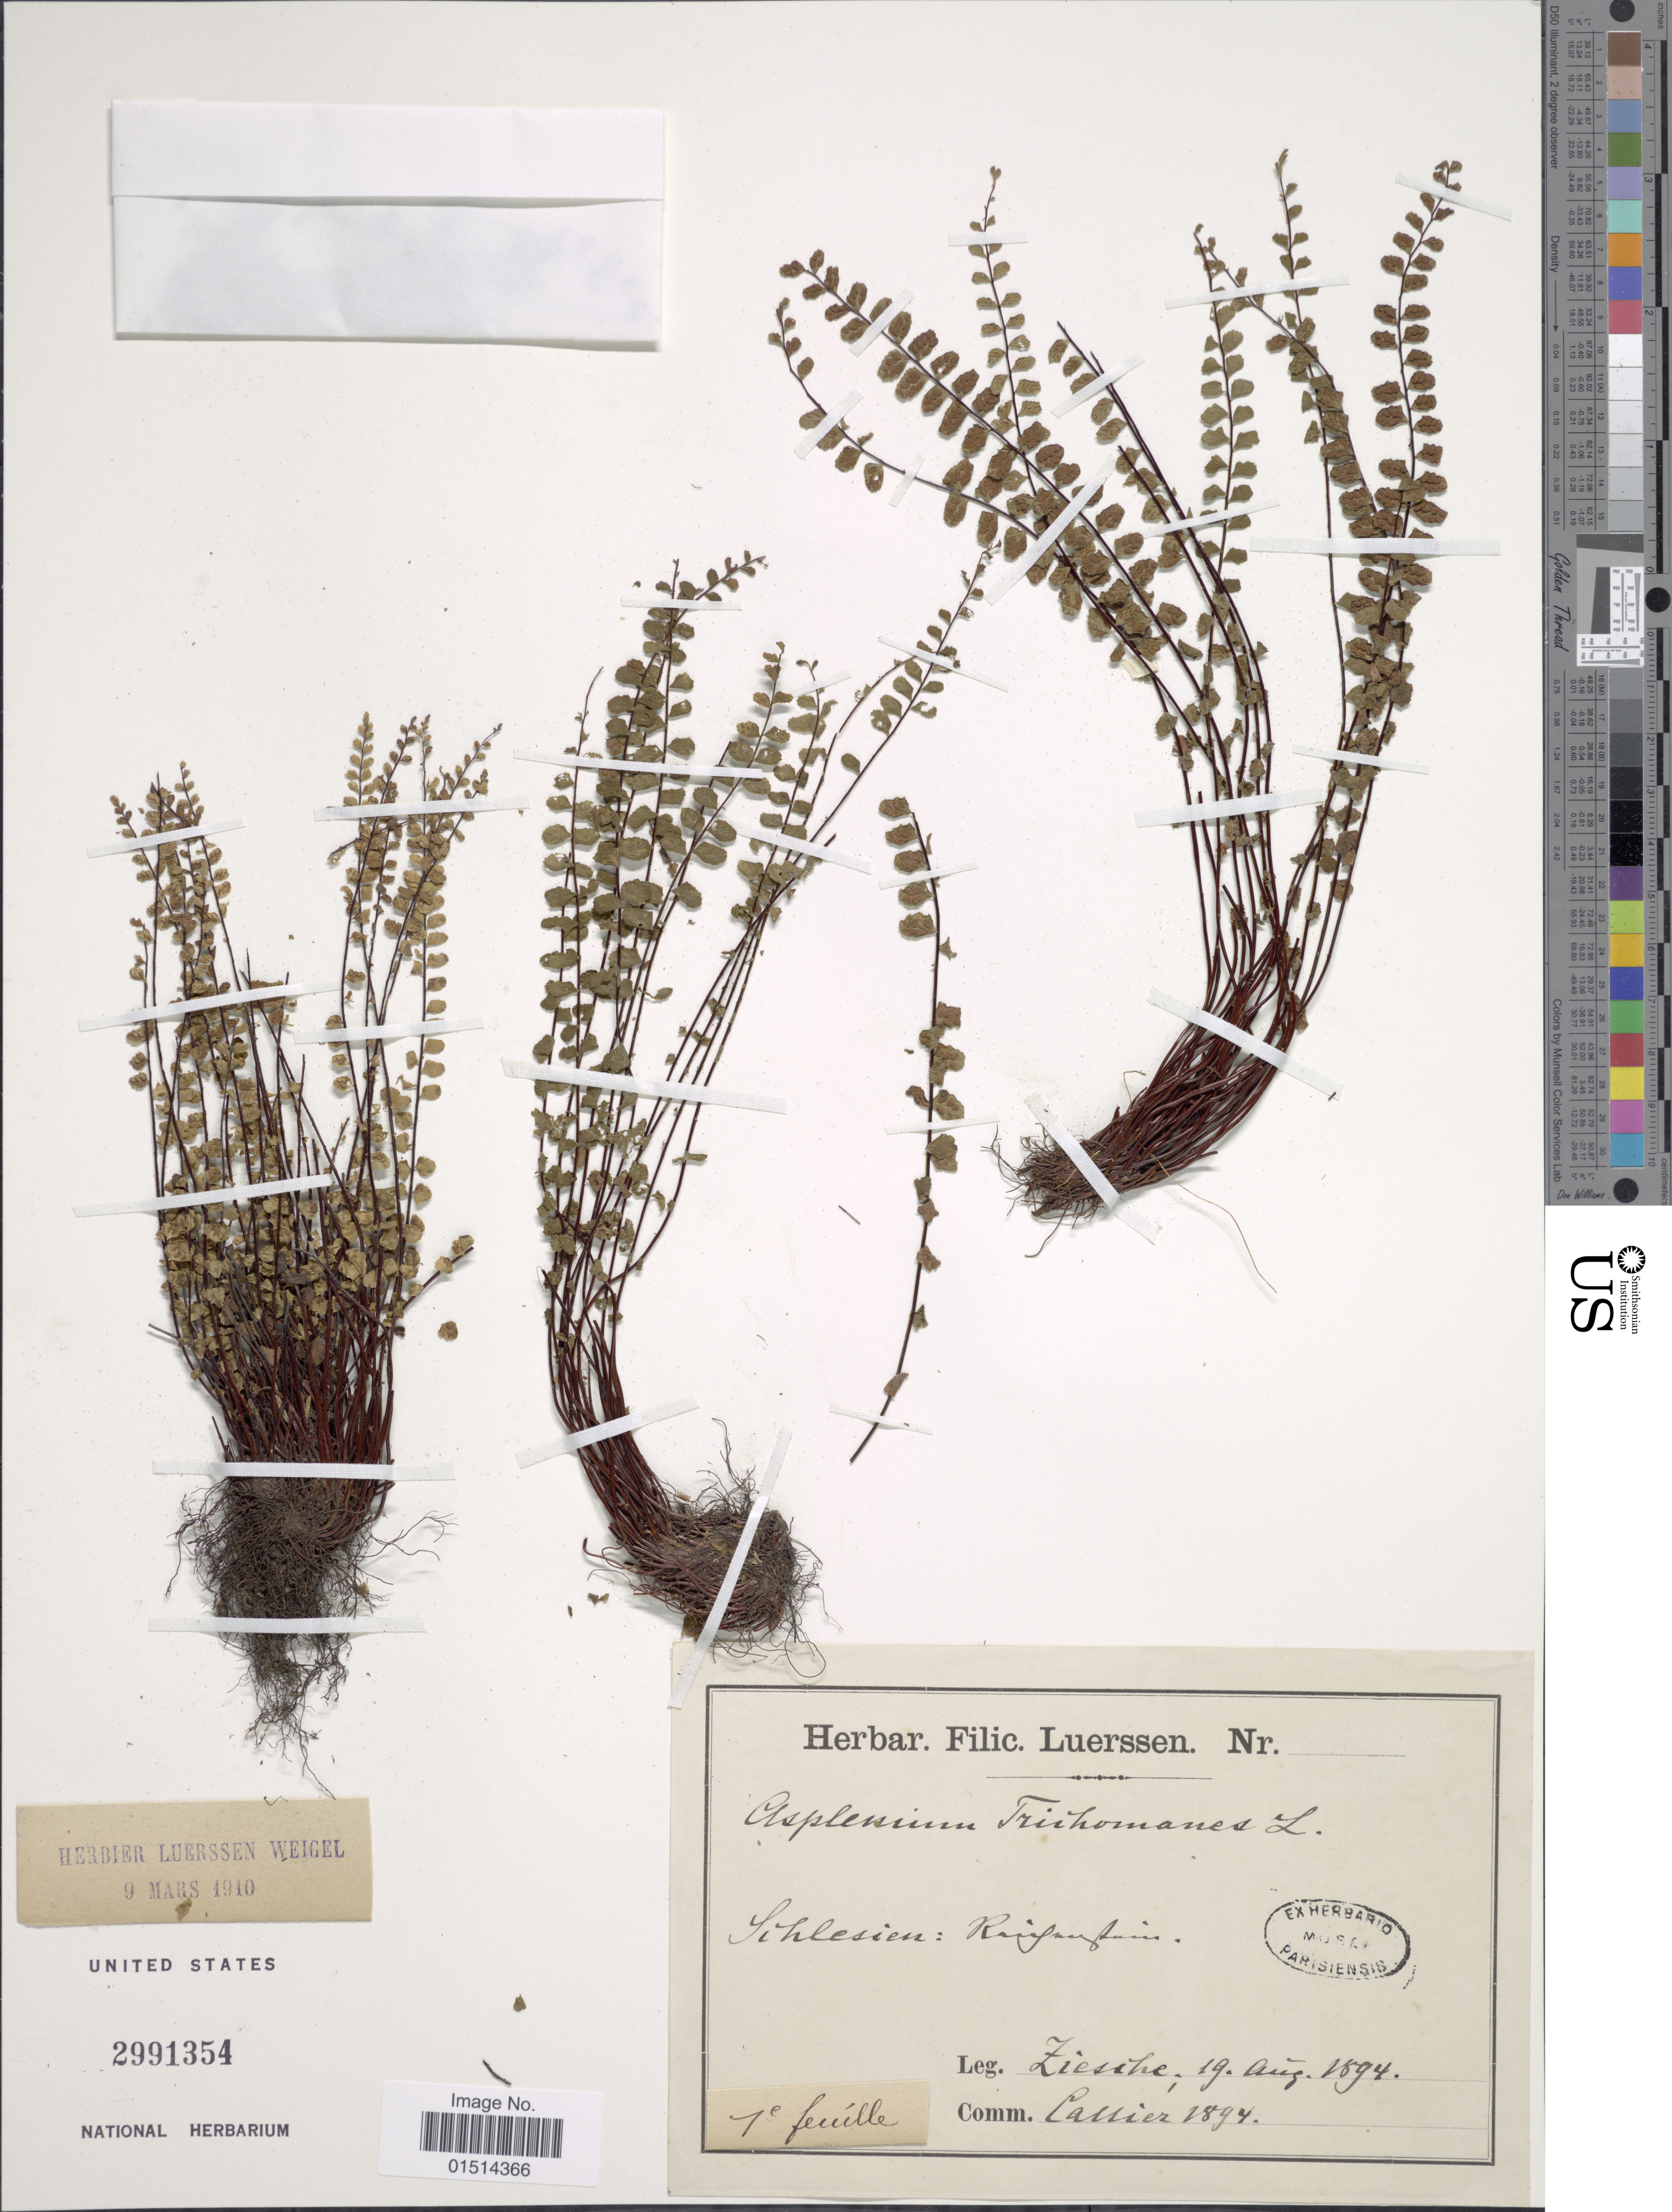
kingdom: Plantae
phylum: Tracheophyta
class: Polypodiopsida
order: Polypodiales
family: Aspleniaceae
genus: Asplenium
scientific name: Asplenium trichomanes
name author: L.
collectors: Ziesché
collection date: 1894-08-19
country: Poland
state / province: Dolnoslaskie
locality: Sihlessien: Raufaustuin [interpreted]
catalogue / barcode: US 2991354